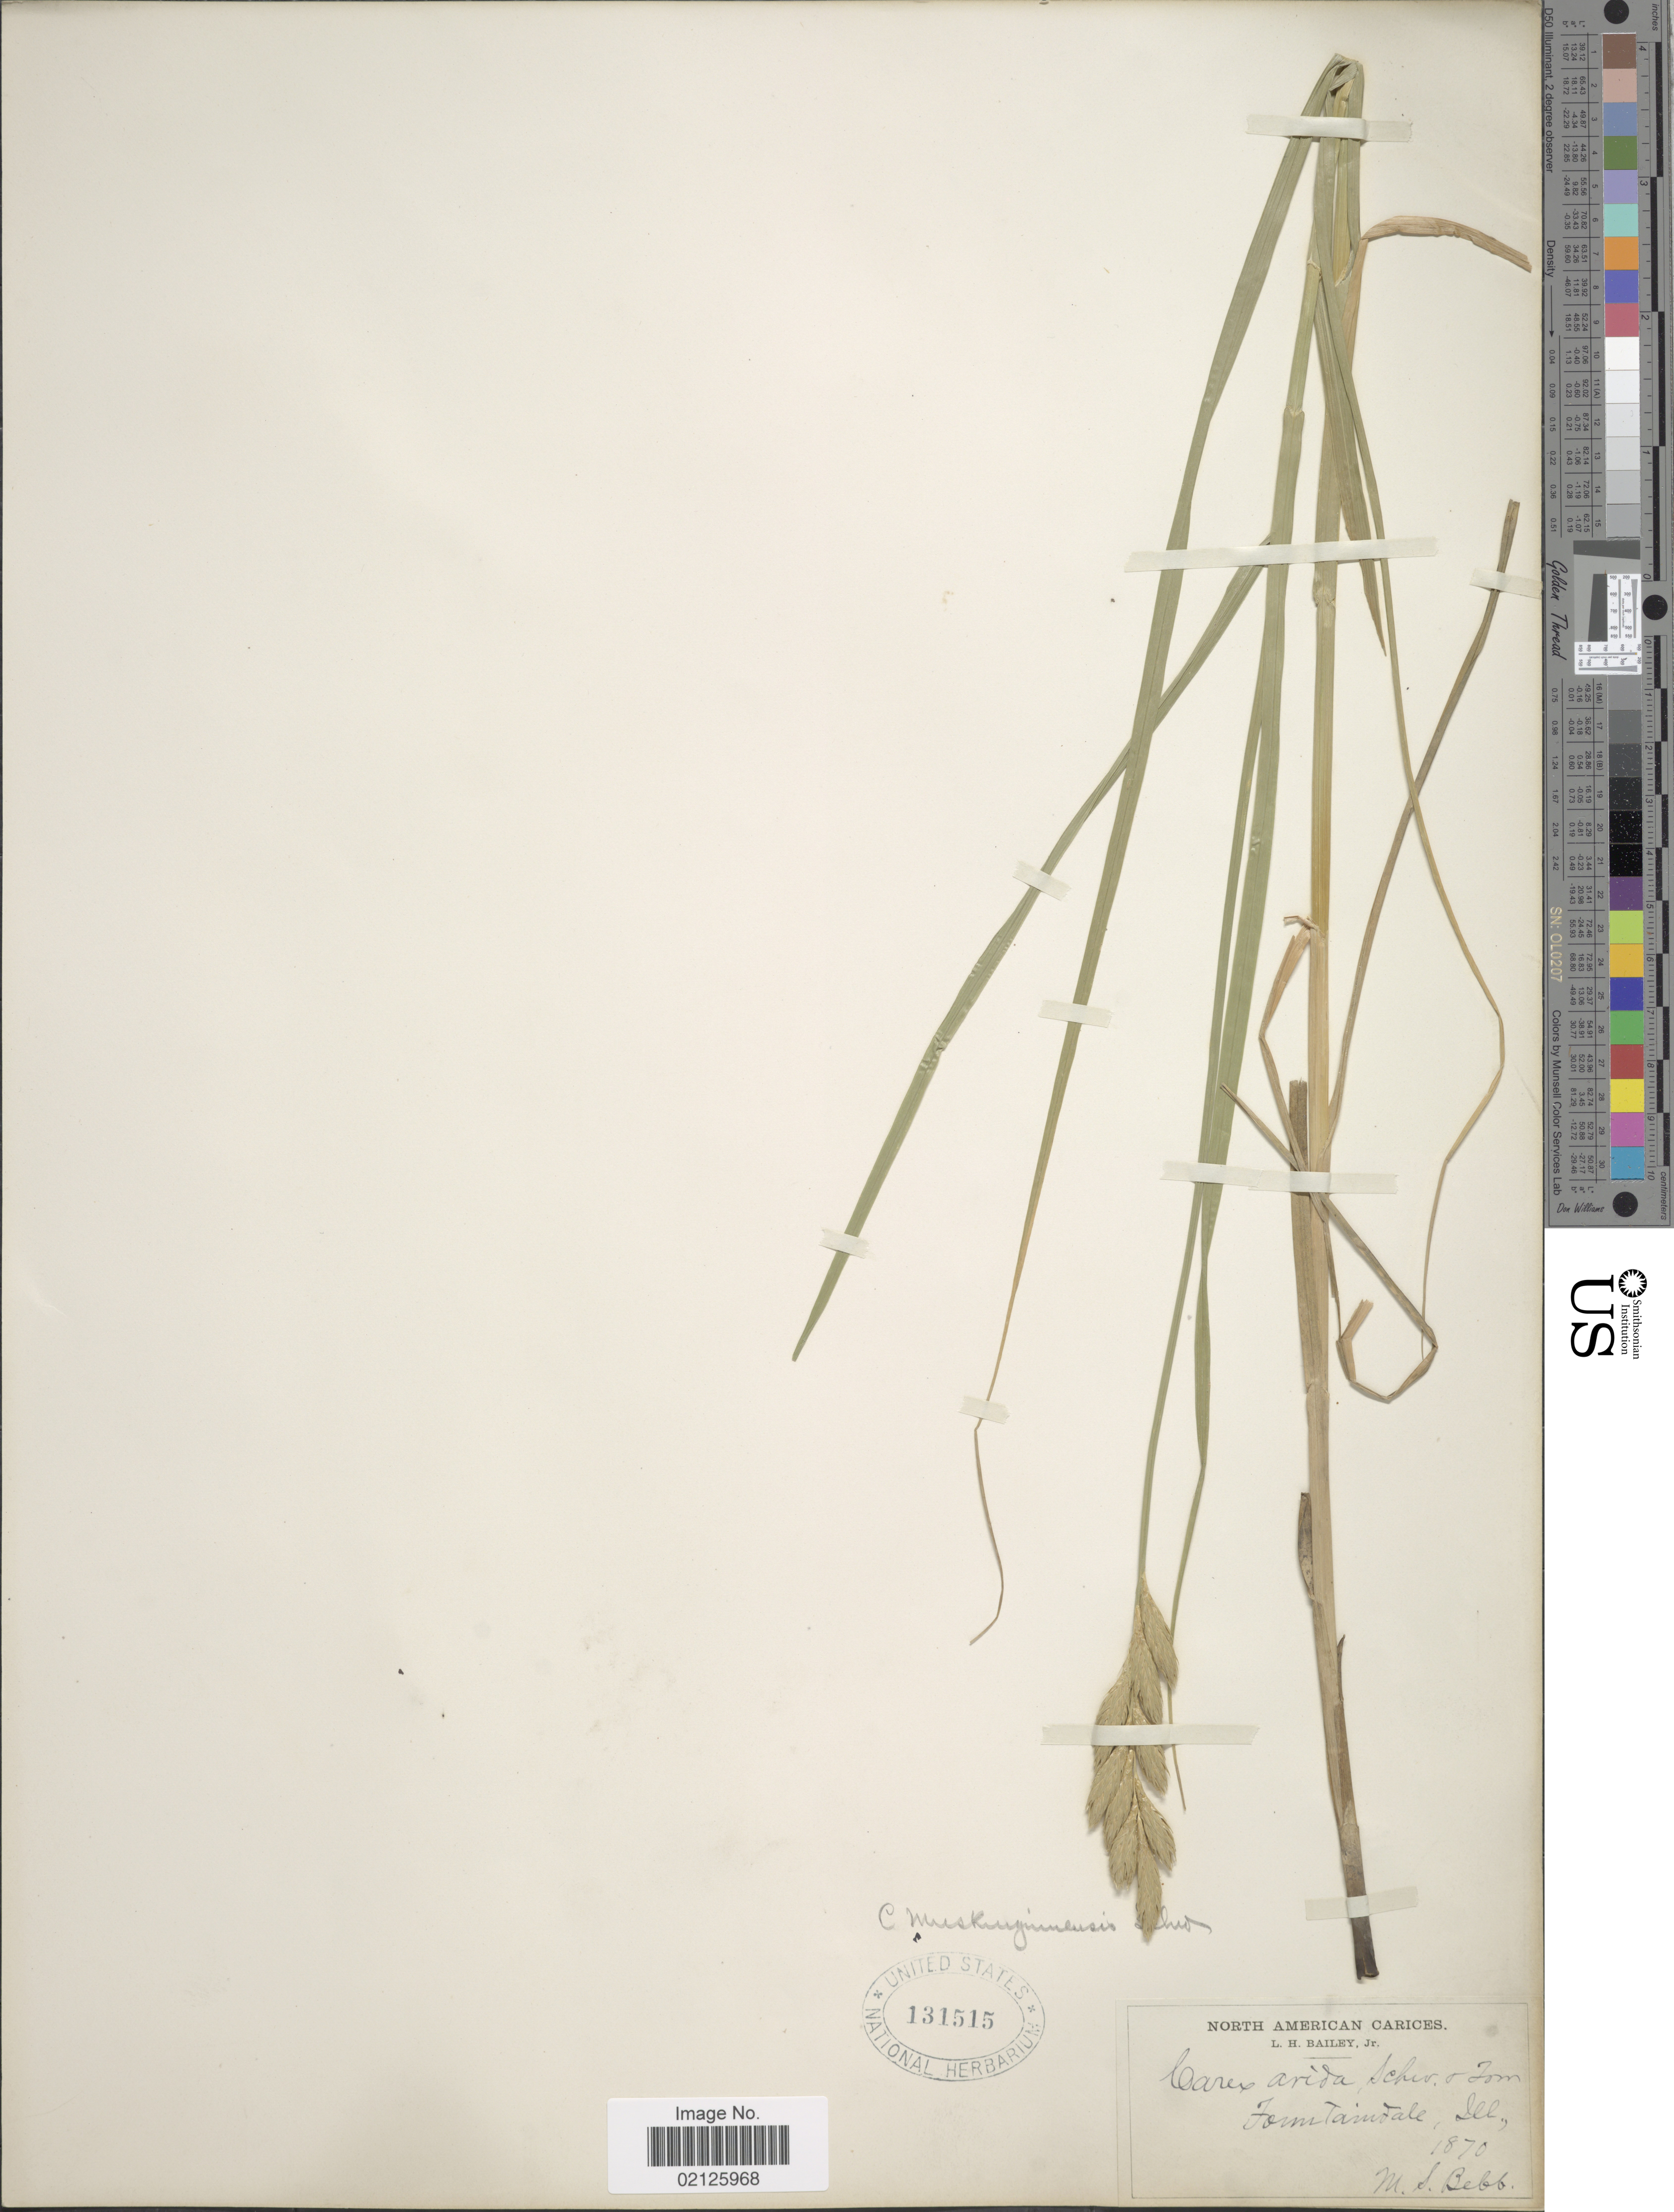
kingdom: Plantae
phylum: Tracheophyta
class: Liliopsida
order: Poales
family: Cyperaceae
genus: Carex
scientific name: Carex muskingumensis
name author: Schwein.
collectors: M. Bebb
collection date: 1870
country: United States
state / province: Illinois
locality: North American Carices, Fountaindale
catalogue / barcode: US 131515